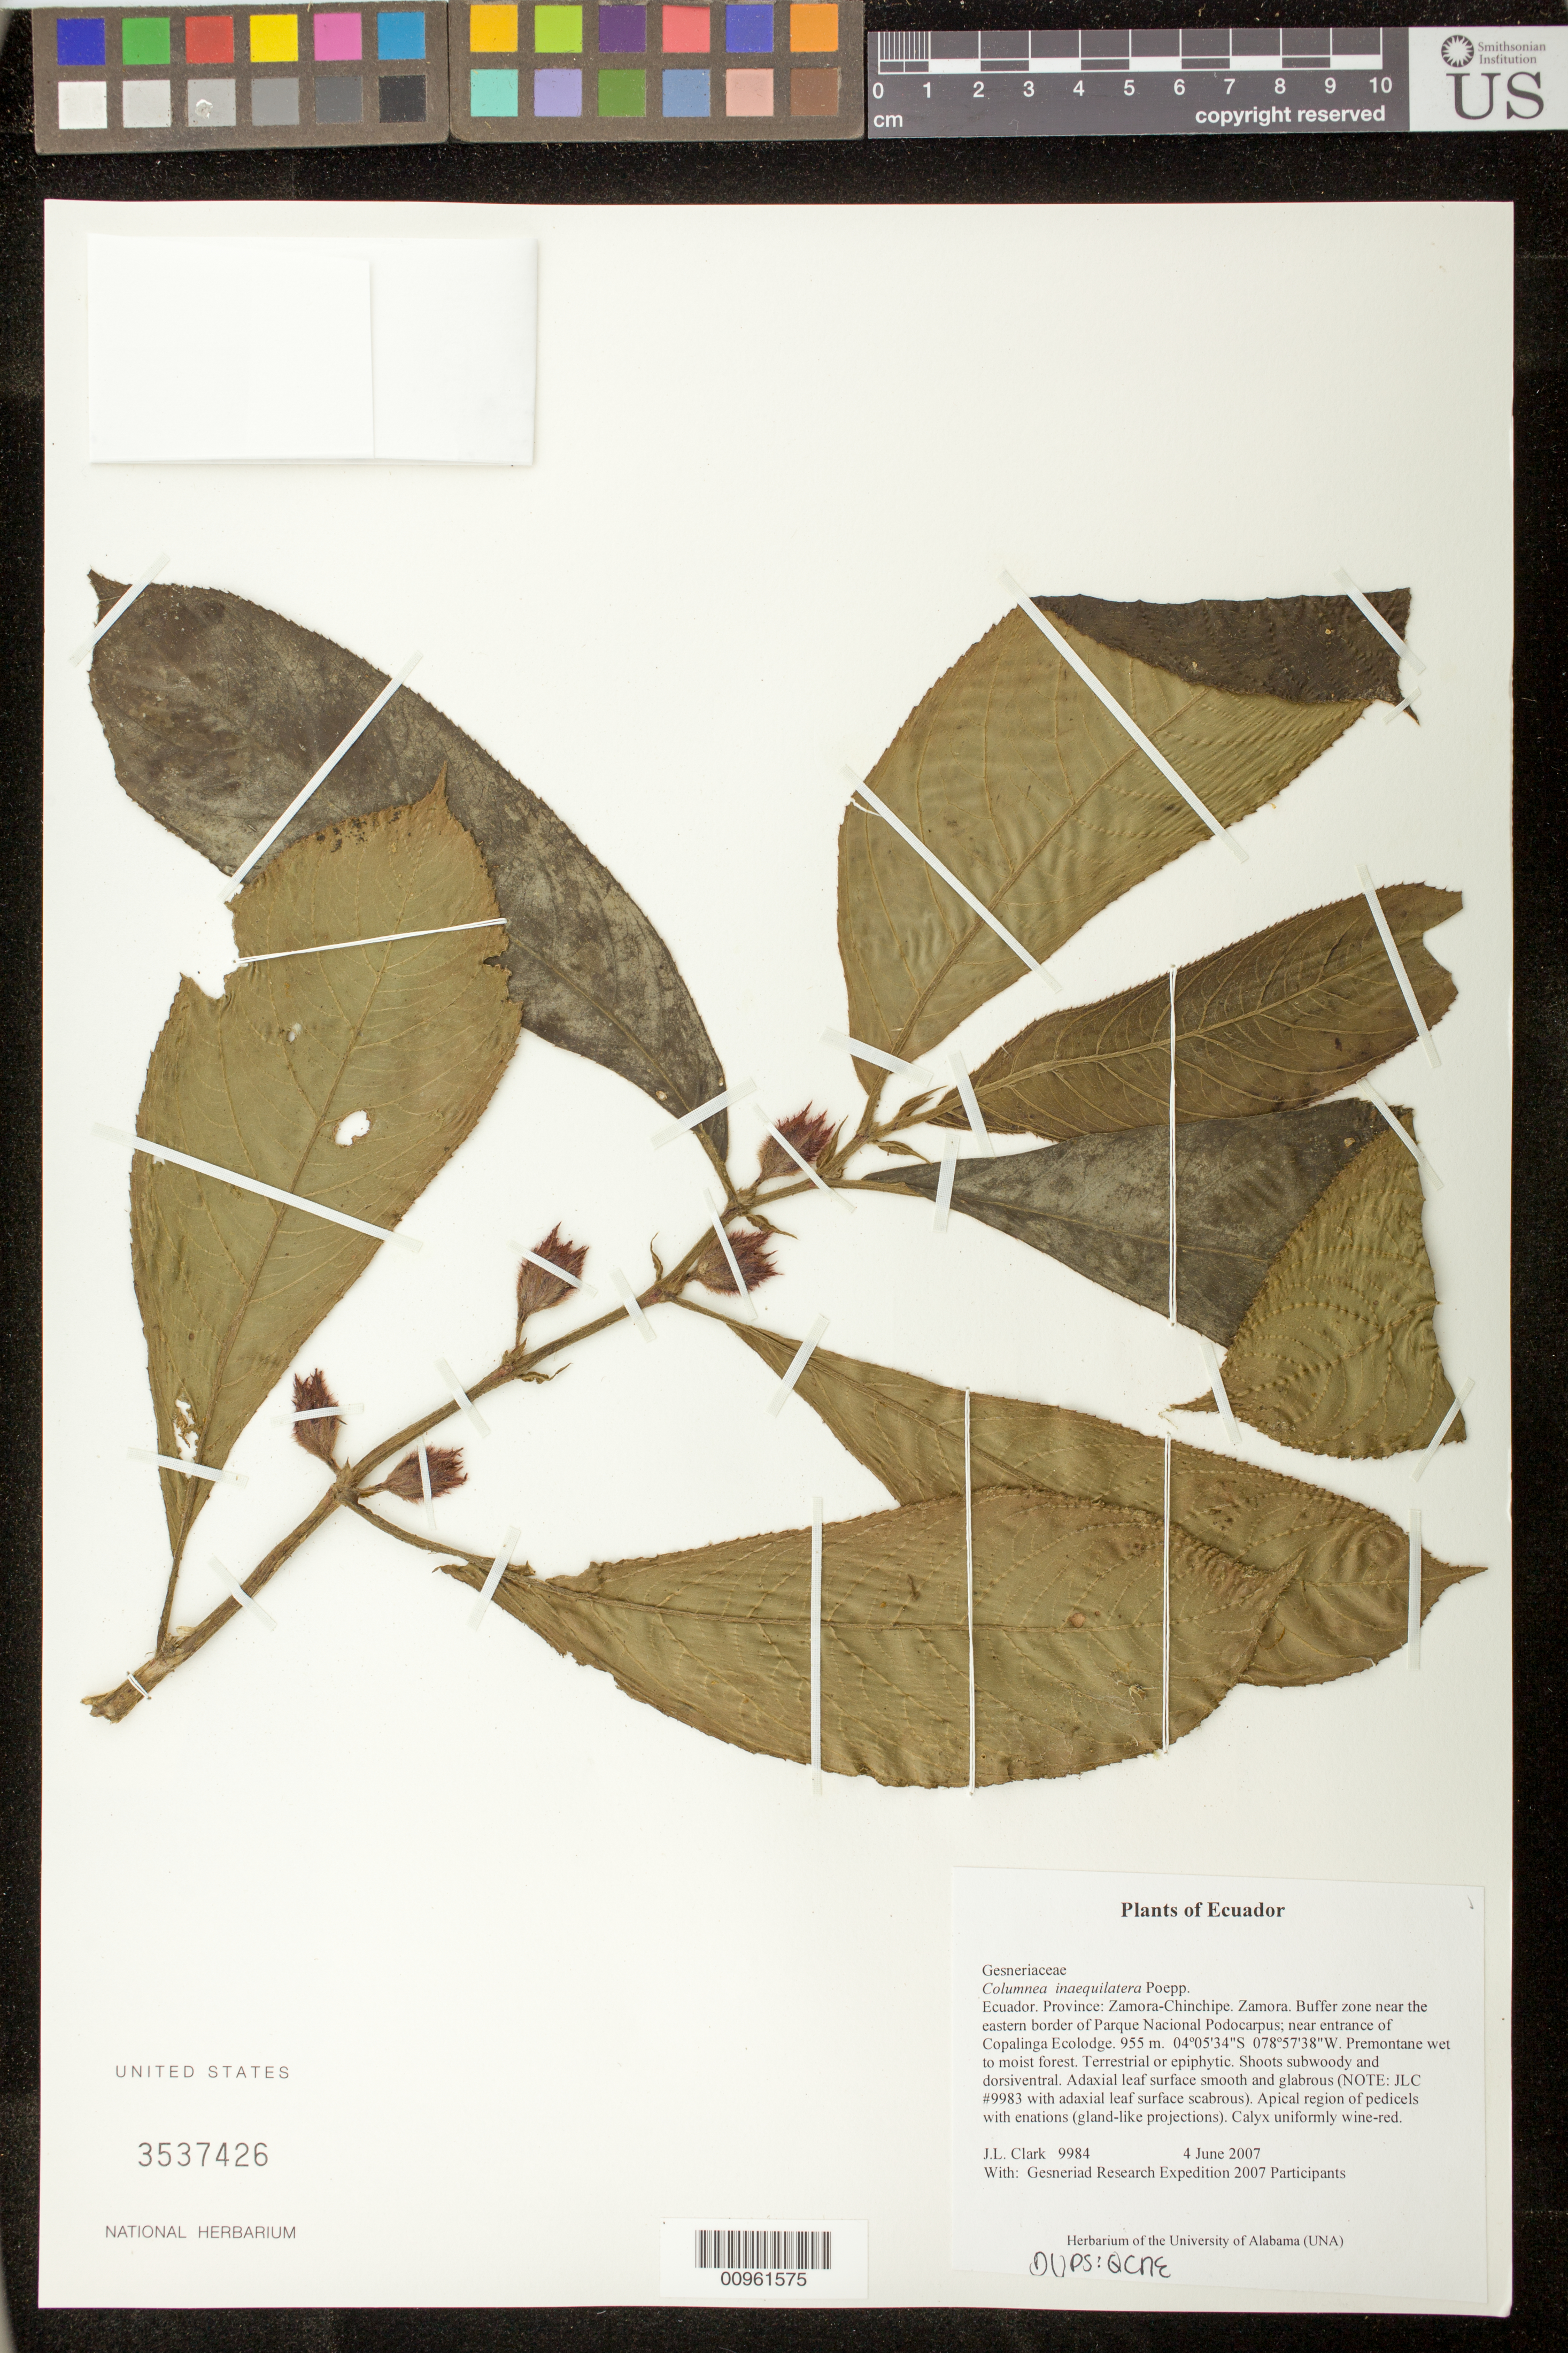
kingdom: Plantae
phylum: Tracheophyta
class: Magnoliopsida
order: Lamiales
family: Gesneriaceae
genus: Columnea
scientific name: Columnea inaequilatera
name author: Poepp.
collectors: J. L. Clark & Gesneriad Research Expedition 2007 Participants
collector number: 9984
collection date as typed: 04 Jun 2007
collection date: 2007-06-04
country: Ecuador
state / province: Zamora-Chinchipe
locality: Zamora. Buffer zone near the eastern border of Parque Nacional Podocarpus; near entrance of Copalinga Ecolodge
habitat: Premontane wet to moist forest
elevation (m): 955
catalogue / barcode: US 3537426